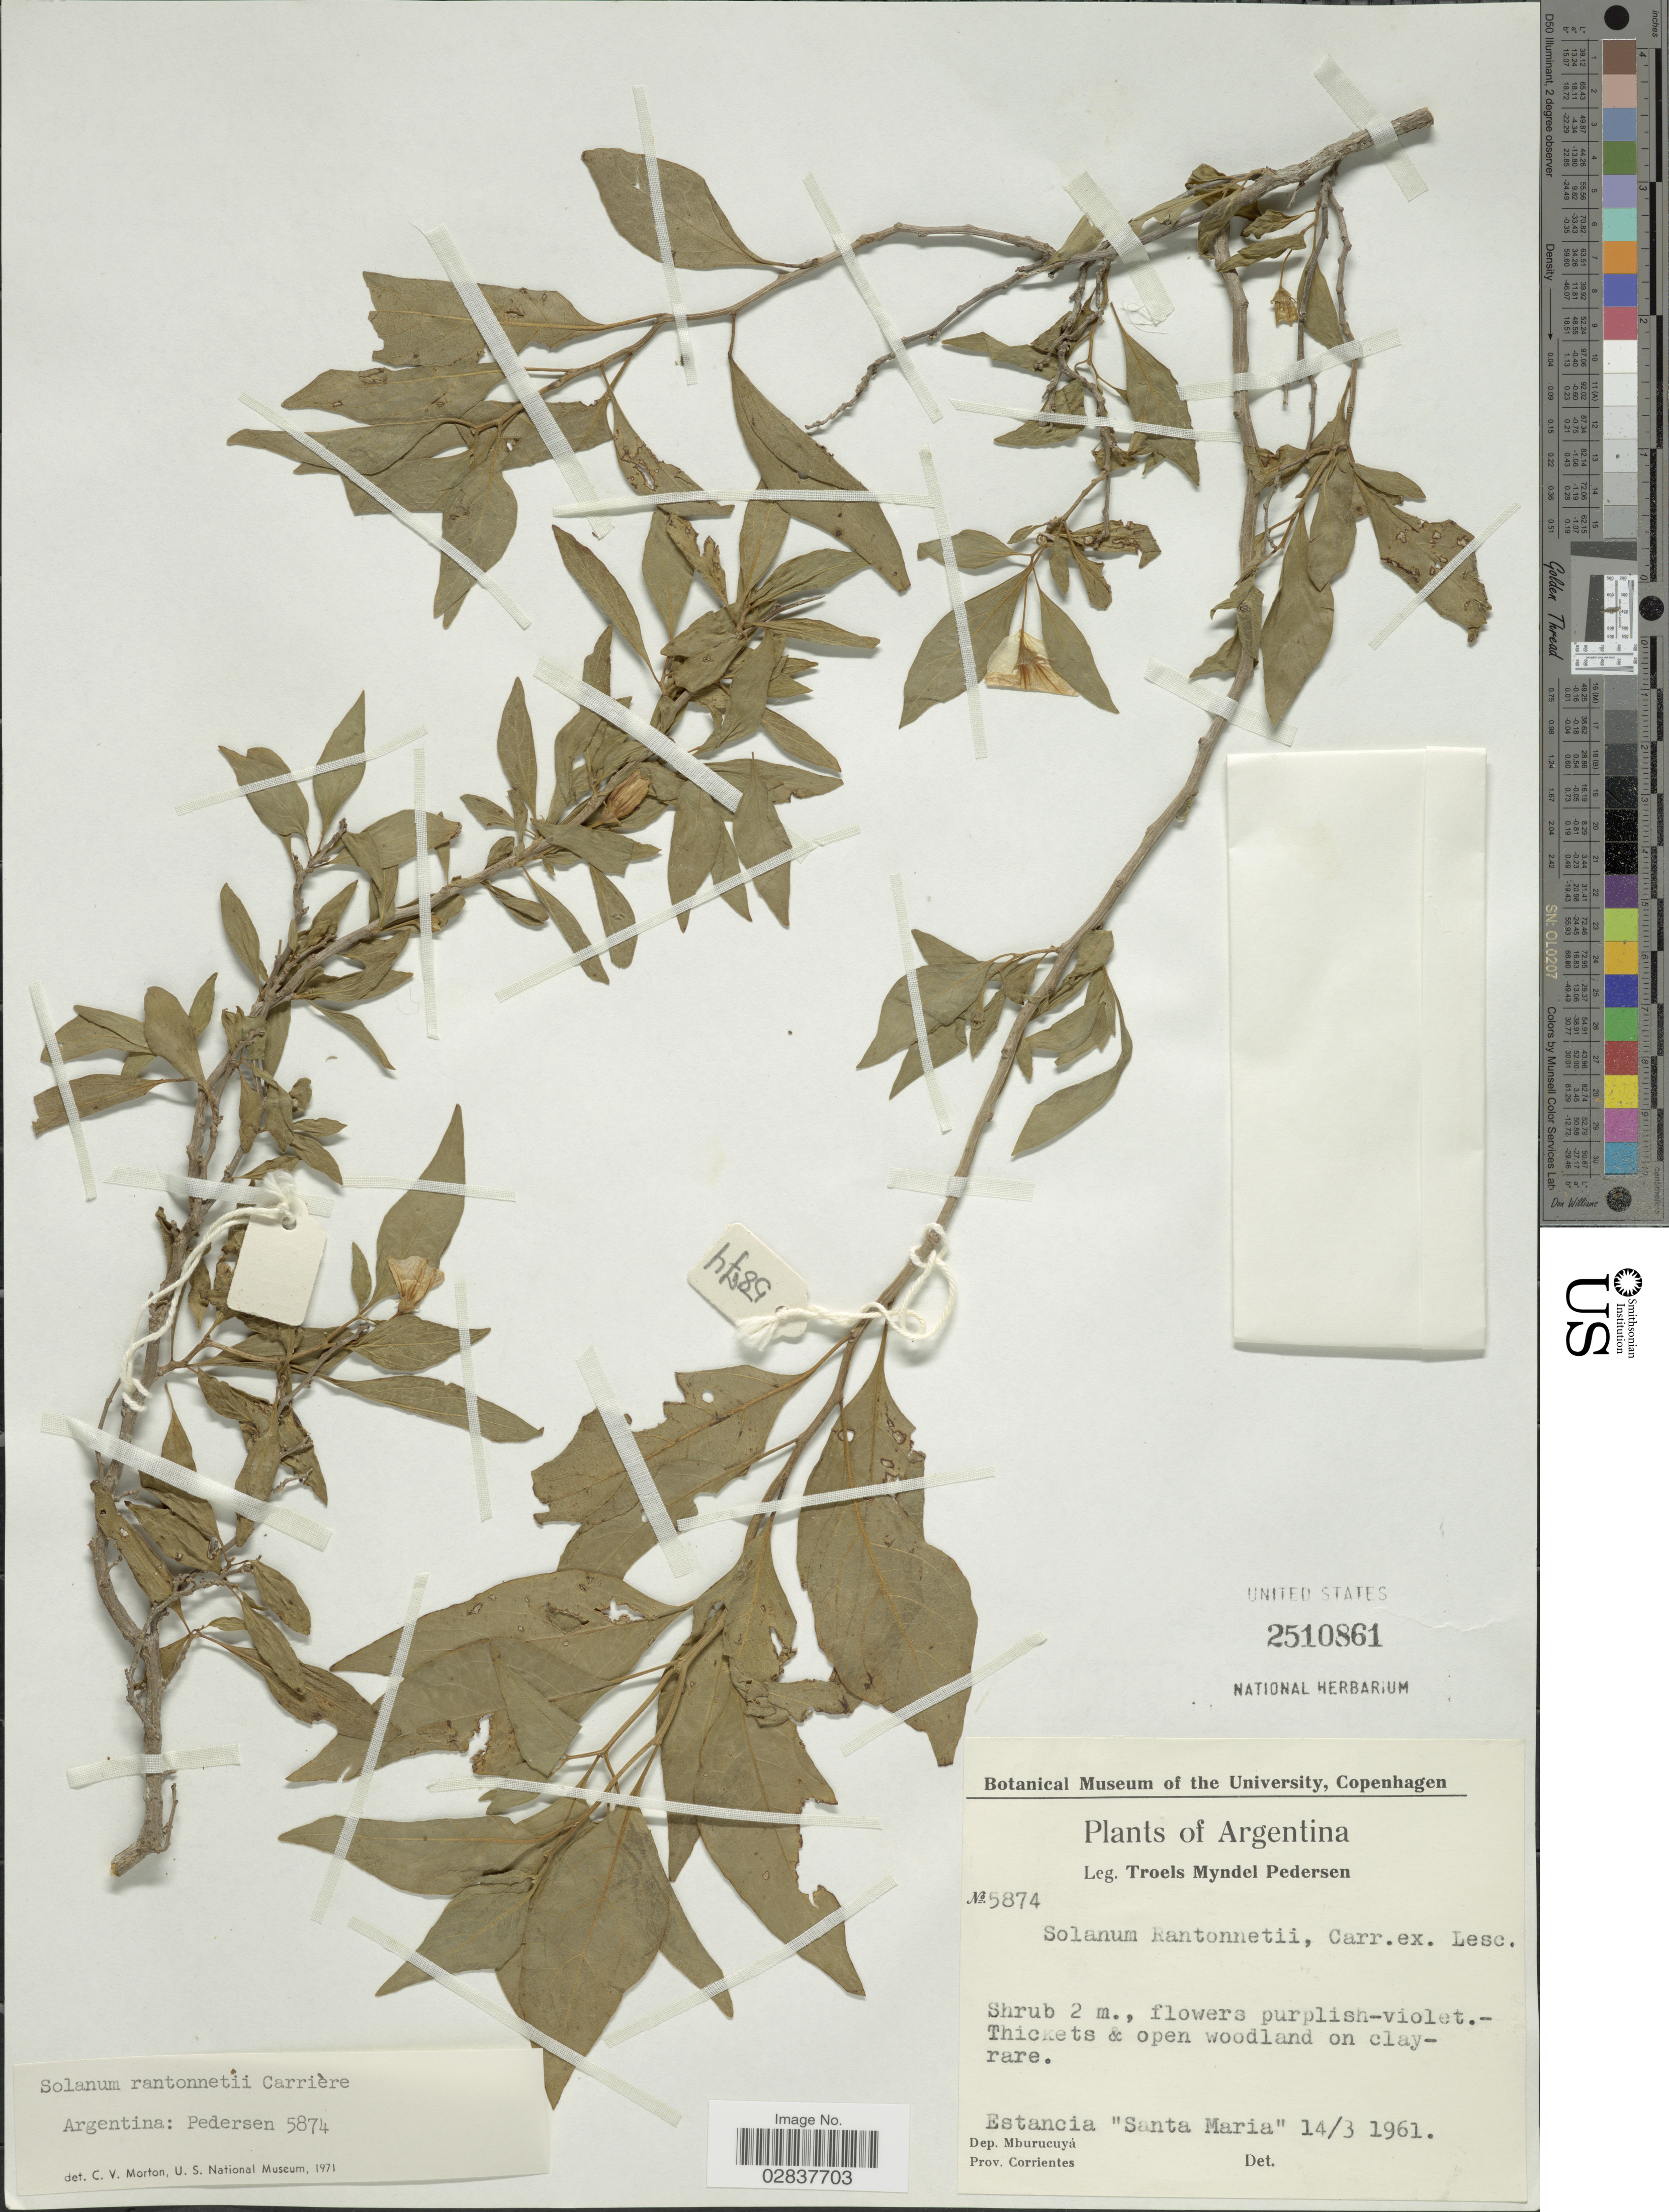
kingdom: Plantae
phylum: Tracheophyta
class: Magnoliopsida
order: Solanales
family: Solanaceae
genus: Solanum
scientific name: Solanum rantonnetii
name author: Carrière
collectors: T. Pederson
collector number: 5874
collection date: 1961-03-14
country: Argentina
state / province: Corrientes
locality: Estancia "Santa Maria", Dep. Mburucuyá.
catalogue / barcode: US 2510861